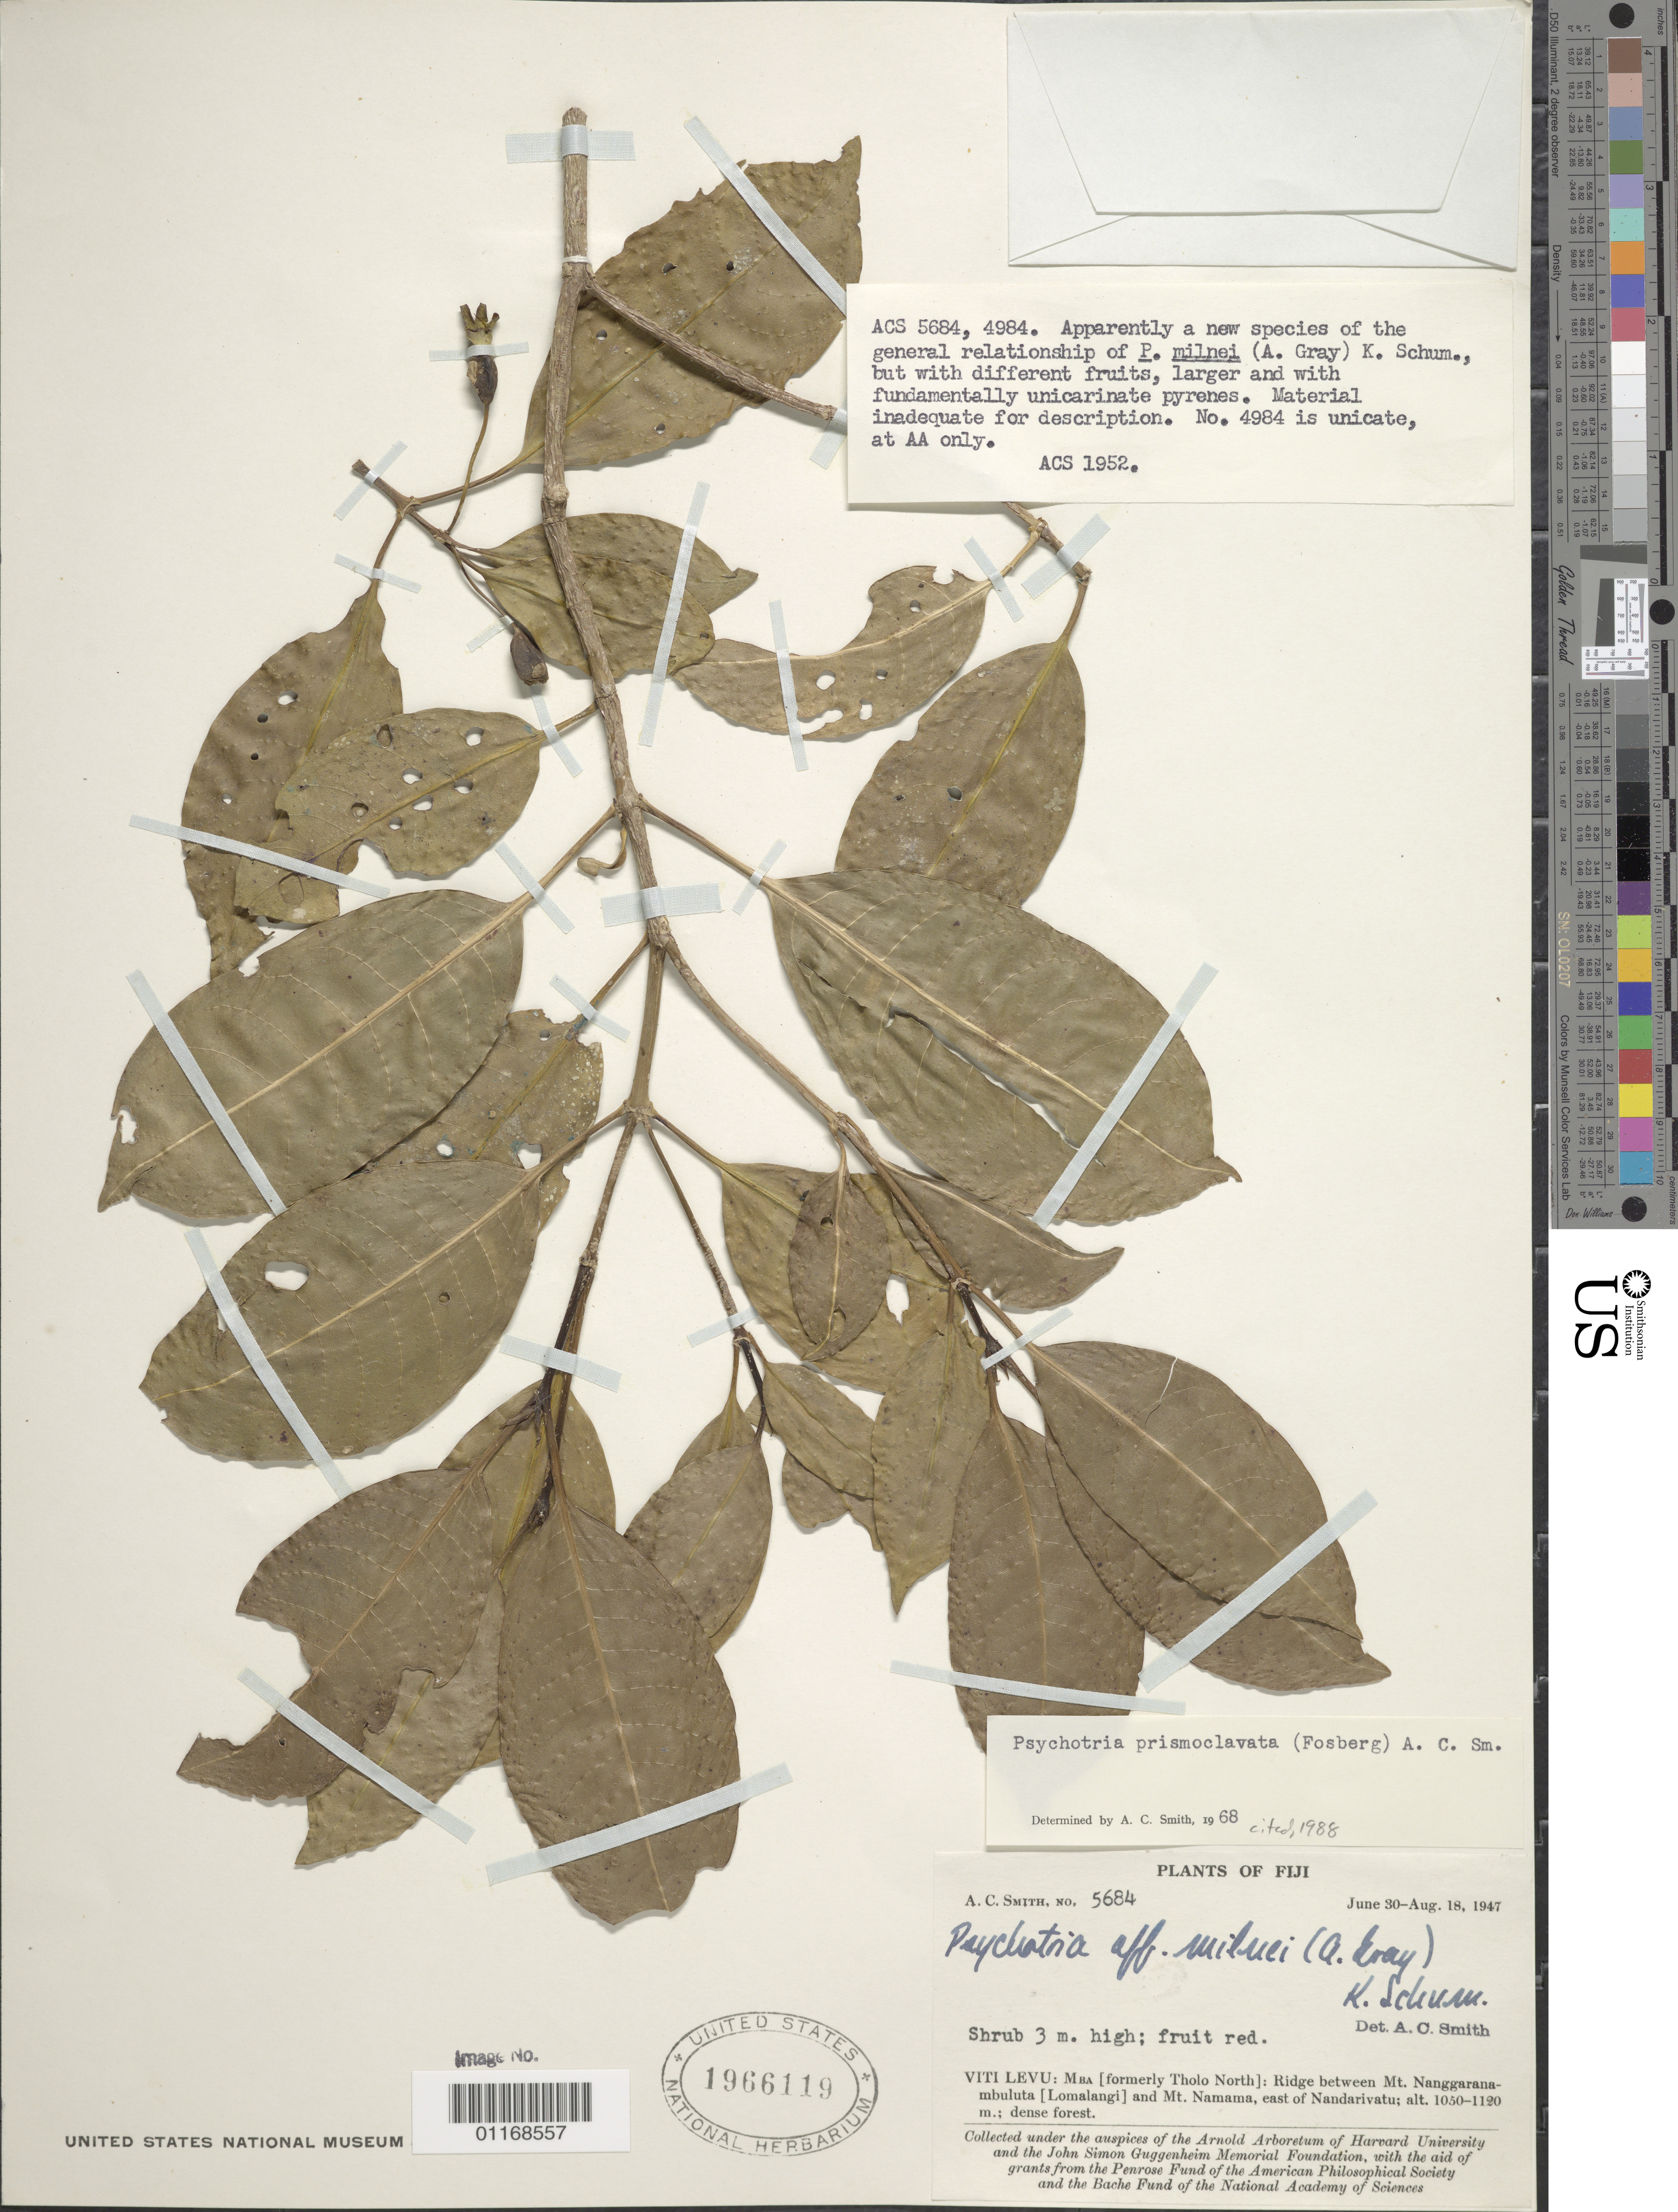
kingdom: Plantae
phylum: Tracheophyta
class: Magnoliopsida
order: Gentianales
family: Rubiaceae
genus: Psychotria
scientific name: Psychotria prismoclavata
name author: (Fosberg) A.C. Sm.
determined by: Smith, A. C.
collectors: A. C. Smith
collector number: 5684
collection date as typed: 30 Jun 1947 and 18 Aug 1947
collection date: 1947-06-30,1947-08-18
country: Fiji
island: Viti Levu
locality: Viti Levu: Mra (formerly Tholo North): Ridge Between Mt. Nanggarana-mbuluta (Lomalangi) and Mt. Namama, east of Nandarivatu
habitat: Dense forest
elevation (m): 1050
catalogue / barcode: US 1966119